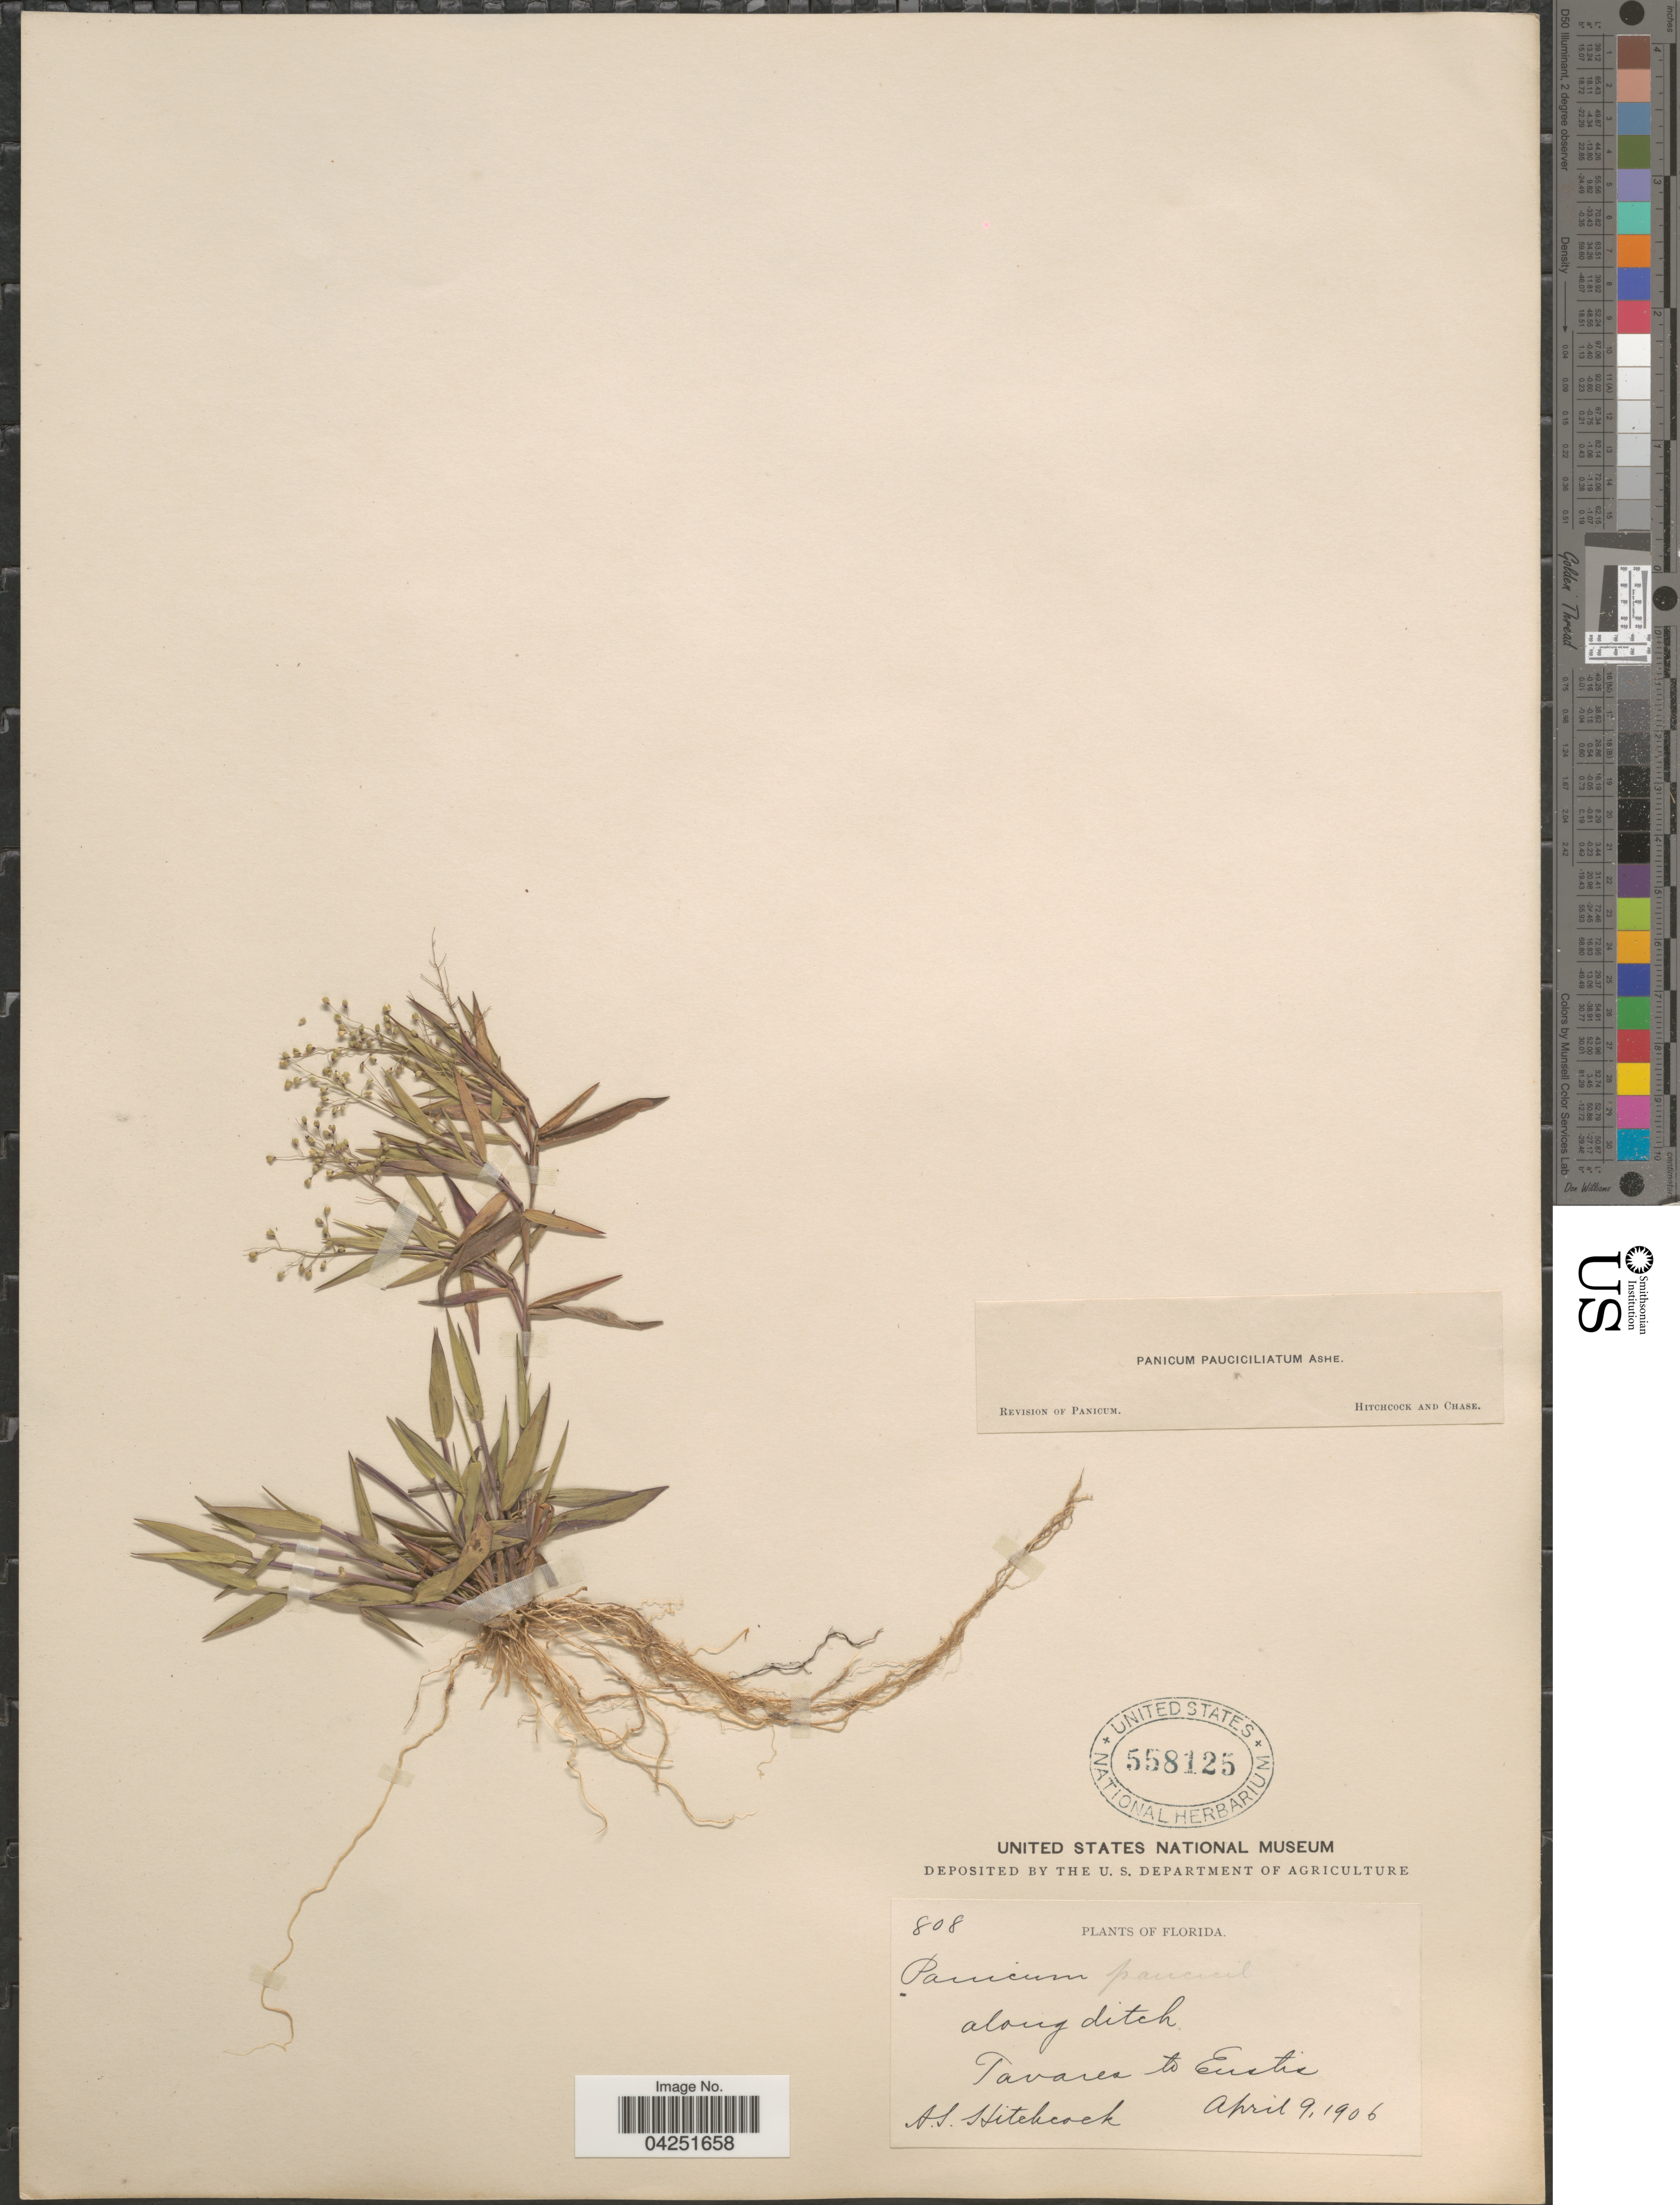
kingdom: Plantae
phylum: Tracheophyta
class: Liliopsida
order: Poales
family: Poaceae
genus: Dichanthelium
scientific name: Dichanthelium acuminatum var. acuminatum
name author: (Sw.) Gould & C.A. Clark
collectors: A. S. Hitchcock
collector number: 808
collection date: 1906-04-09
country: United States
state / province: Florida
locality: Tavares to Eustis.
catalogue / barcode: US 558125